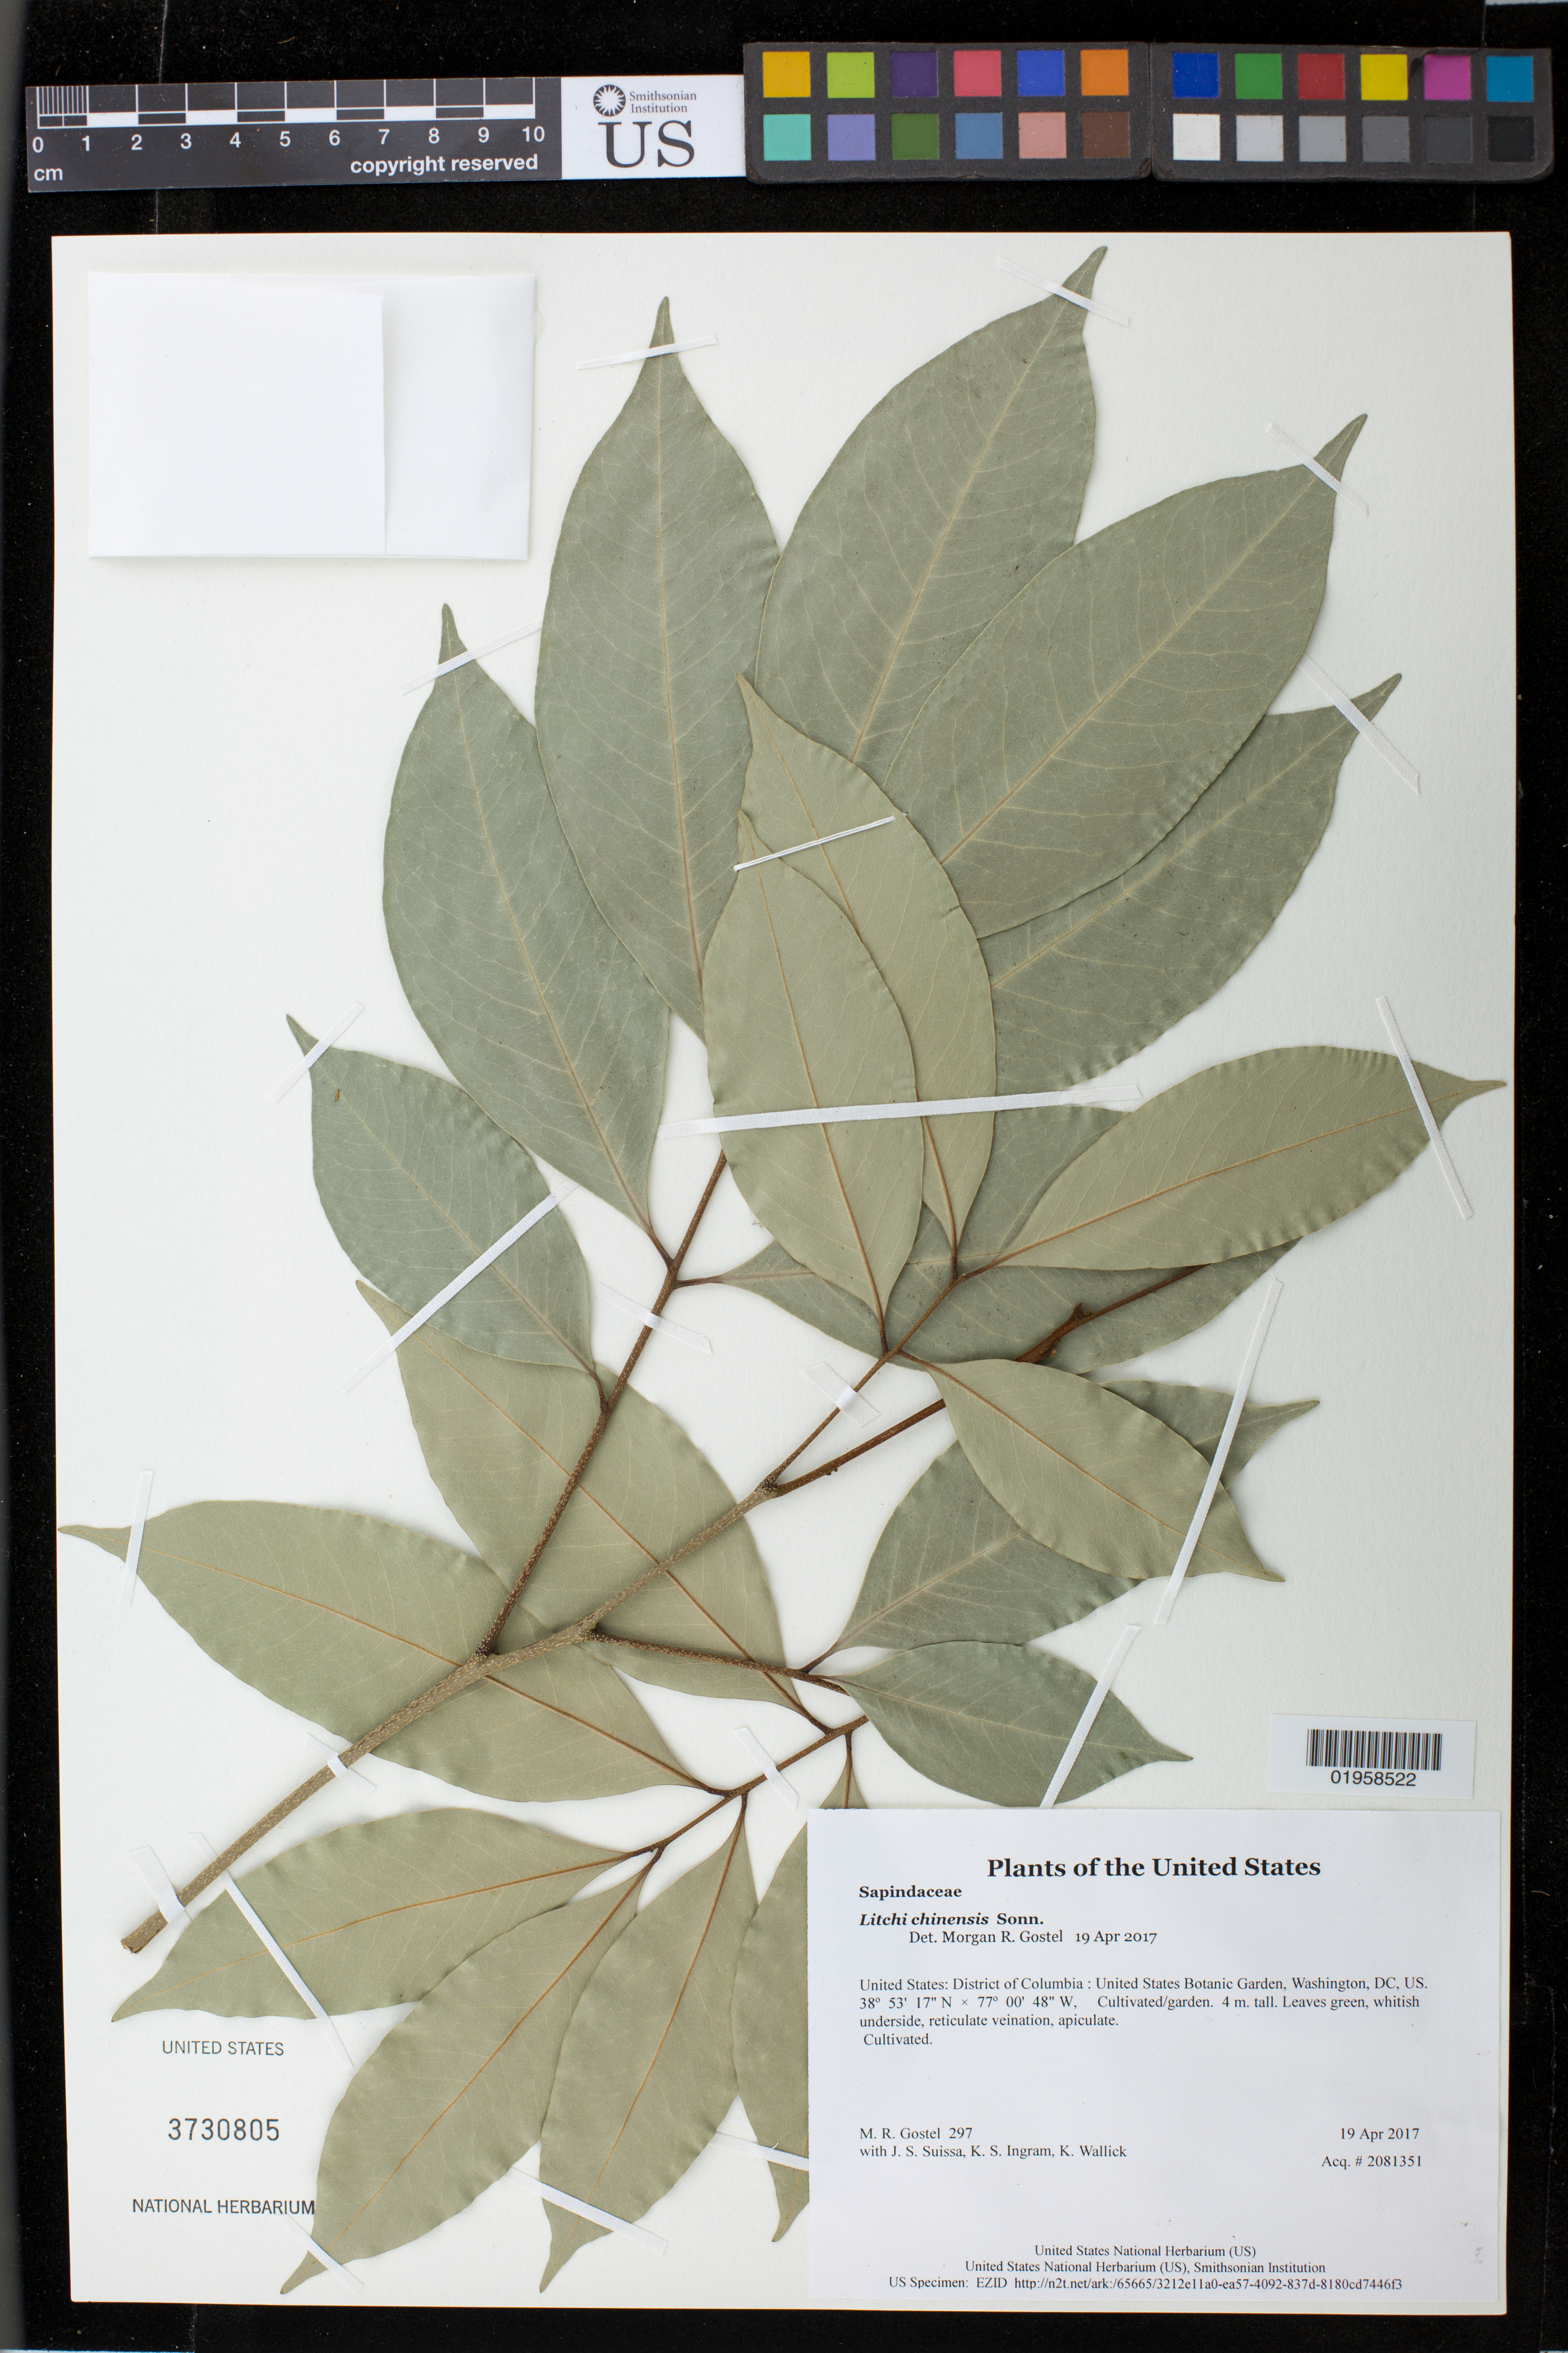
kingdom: Plantae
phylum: Tracheophyta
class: Magnoliopsida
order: Sapindales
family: Sapindaceae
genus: Litchi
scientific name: Litchi chinensis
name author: Sonn.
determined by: Gostel, M. R.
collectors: M. R. Gostel, J. S. Suissa, K. S. Ingram & K. Wallick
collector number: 297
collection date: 2017-04-19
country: United States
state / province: District of Columbia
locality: United States Botanic Garden, Washington, DC, US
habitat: Cultivated/garden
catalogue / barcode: US 3730805